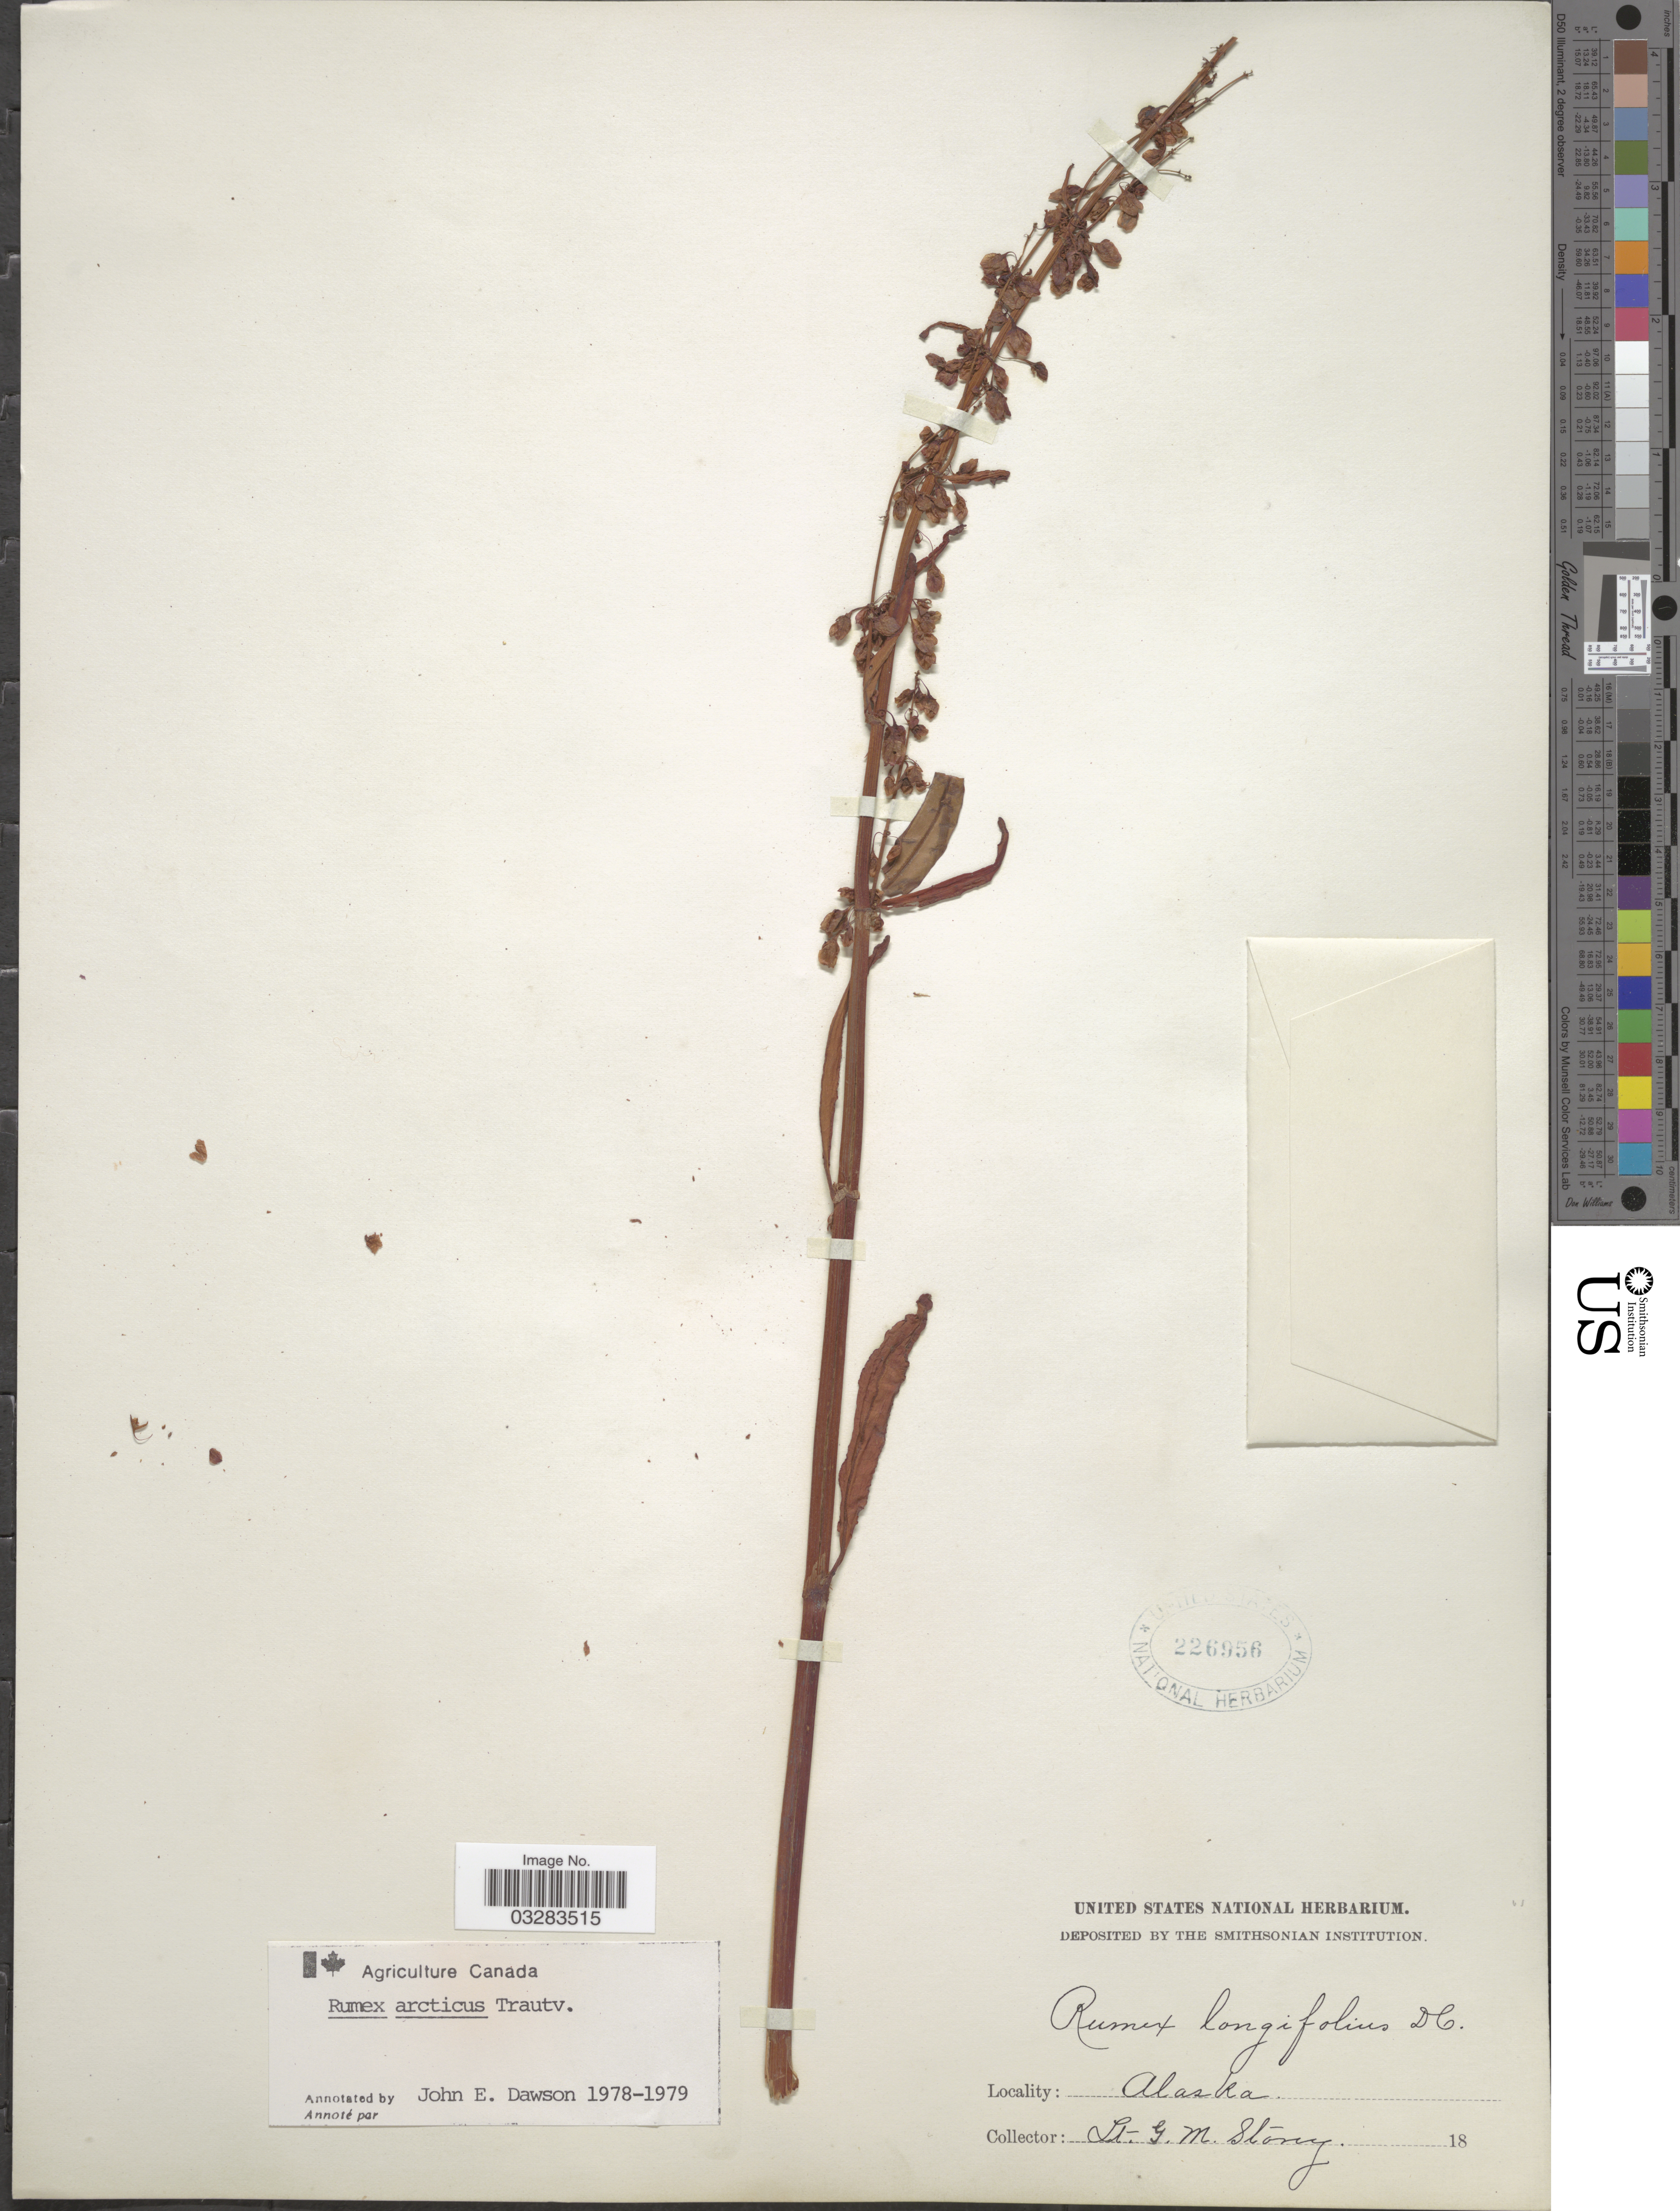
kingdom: Plantae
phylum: Tracheophyta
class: Magnoliopsida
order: Caryophyllales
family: Polygonaceae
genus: Rumex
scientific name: Rumex arcticus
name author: Trautv.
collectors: L. Stony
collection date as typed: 18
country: United States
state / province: Alaska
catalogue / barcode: US 226956